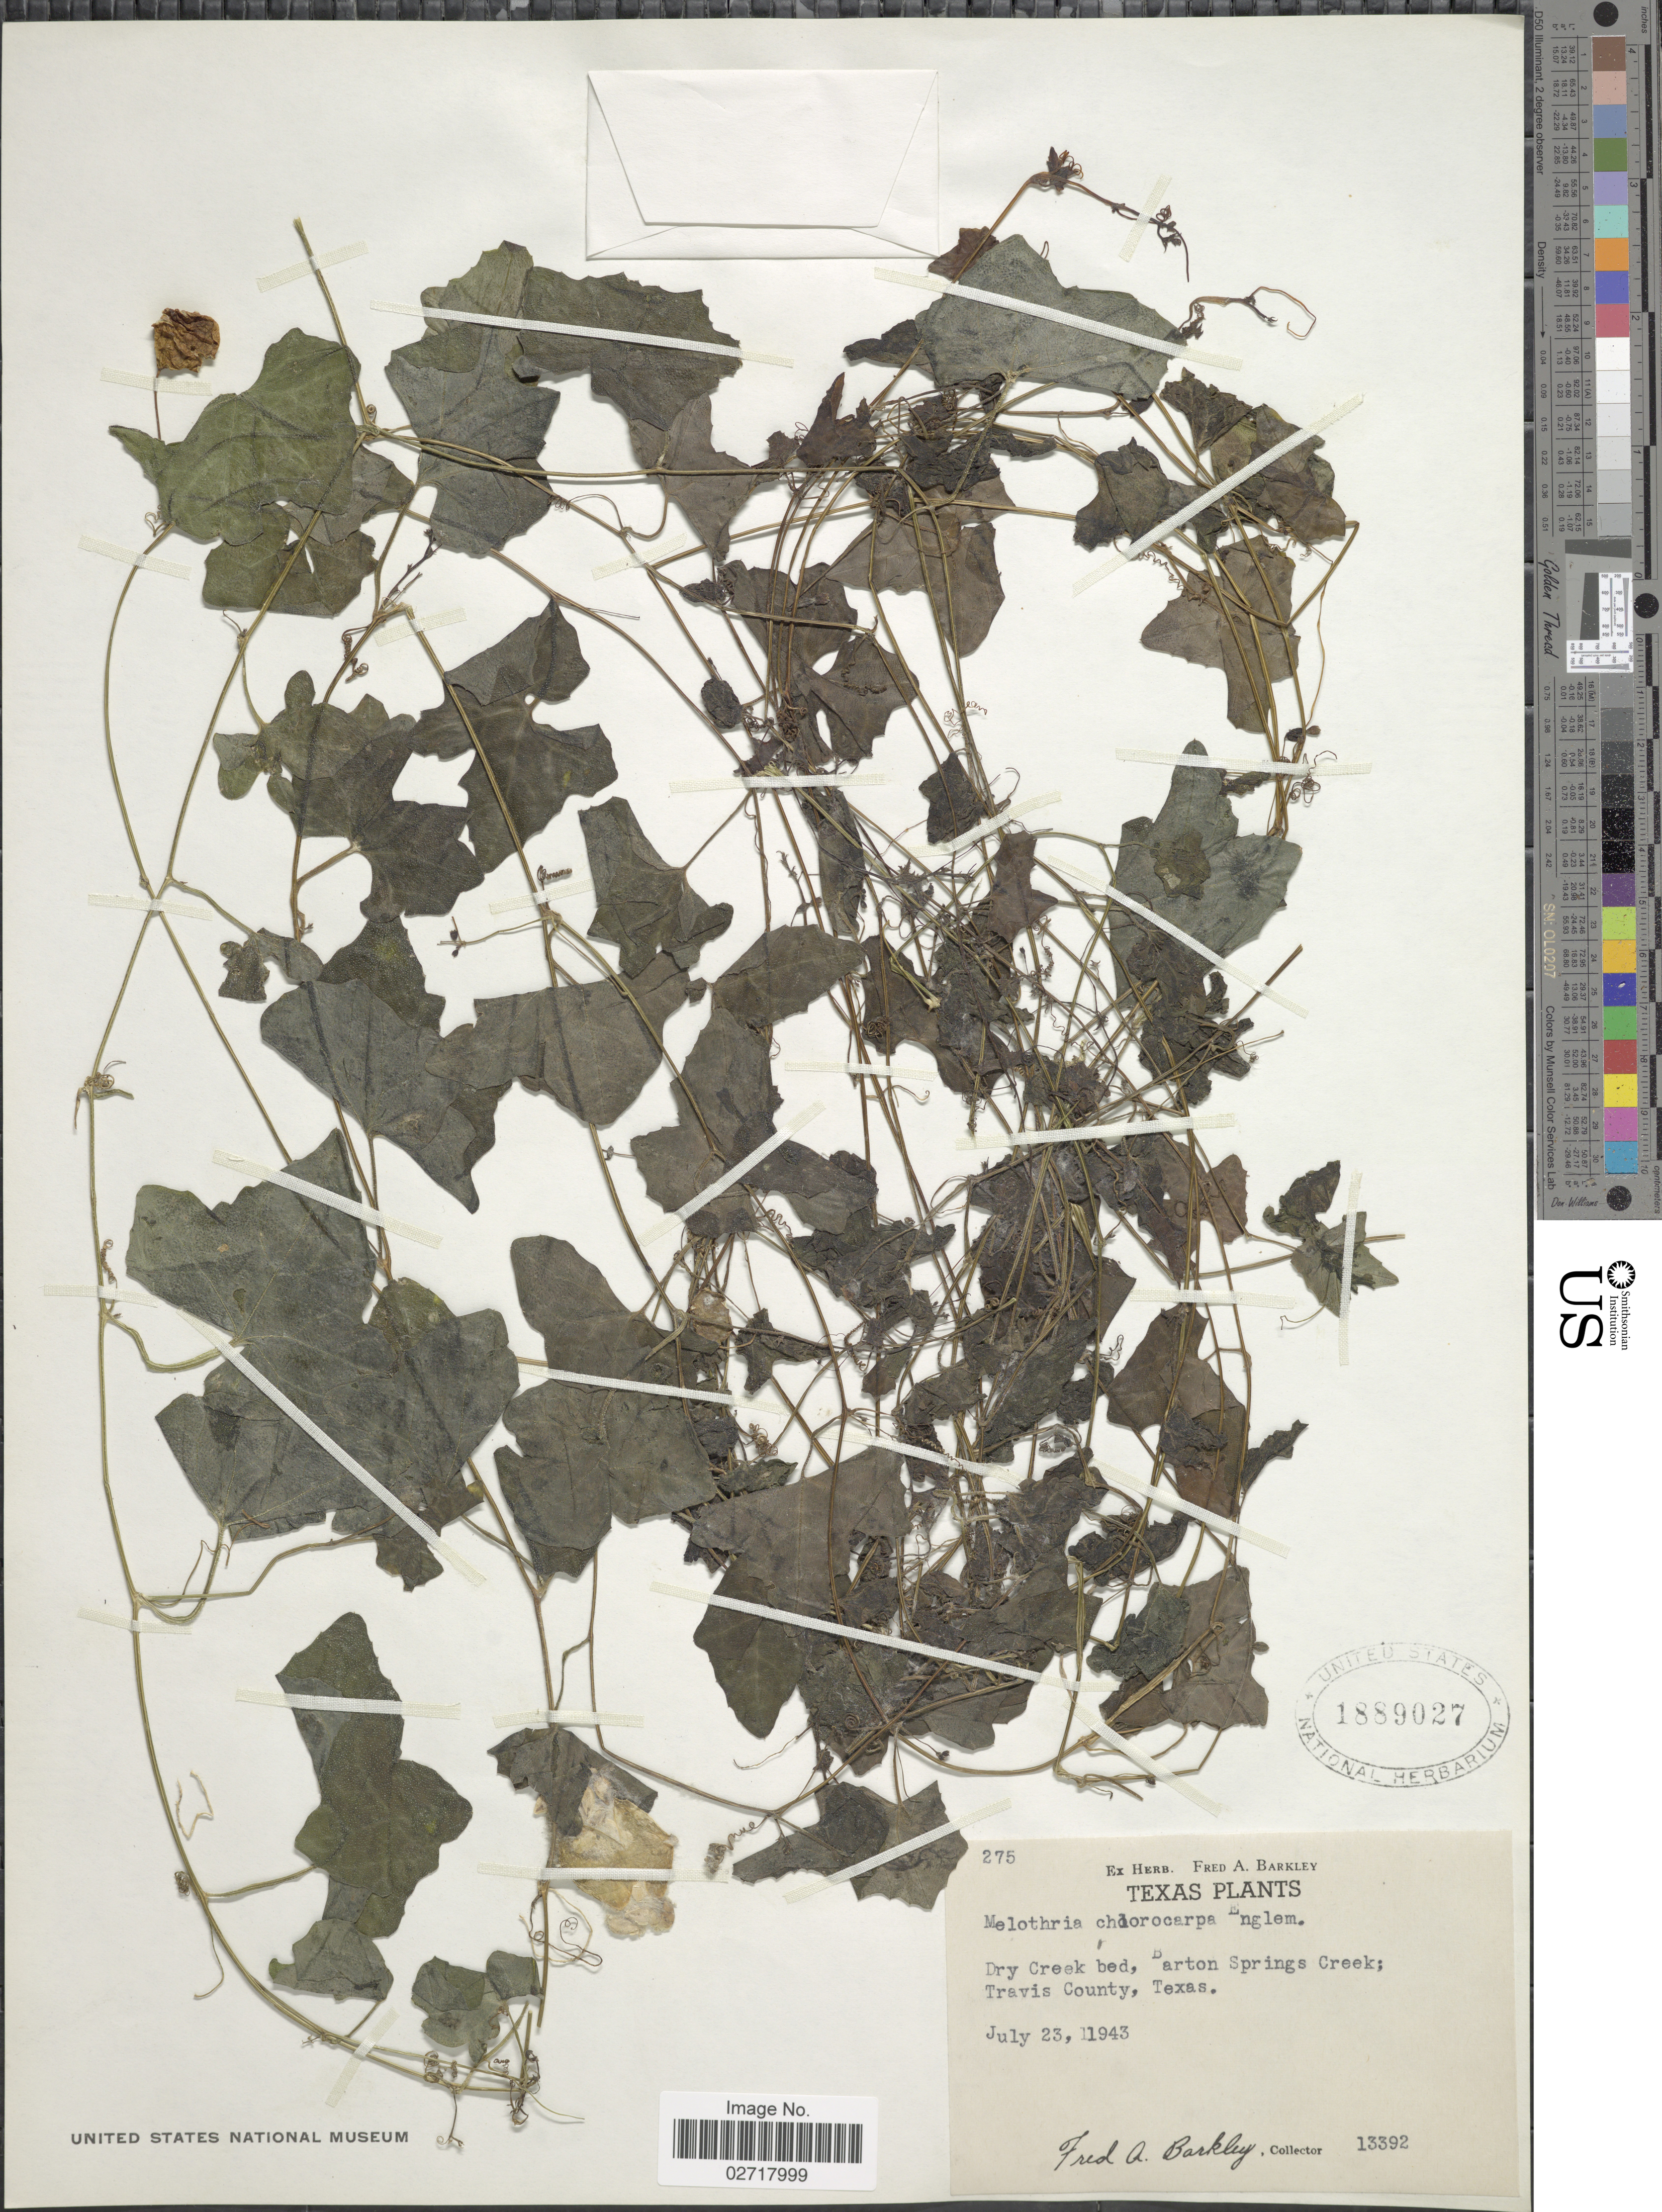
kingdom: Plantae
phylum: Tracheophyta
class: Magnoliopsida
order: Cucurbitales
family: Cucurbitaceae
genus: Melothria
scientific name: Melothria pendula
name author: L.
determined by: Strong, Mark T., (BOT), Smithsonian Institution - National Museum of Natural History (UNITED STATES)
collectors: F. A. Barkley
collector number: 275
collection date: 1943-03-23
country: United States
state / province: Texas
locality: Dry Creek bed, Barton Springs Creek; Travis County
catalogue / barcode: US 1889027